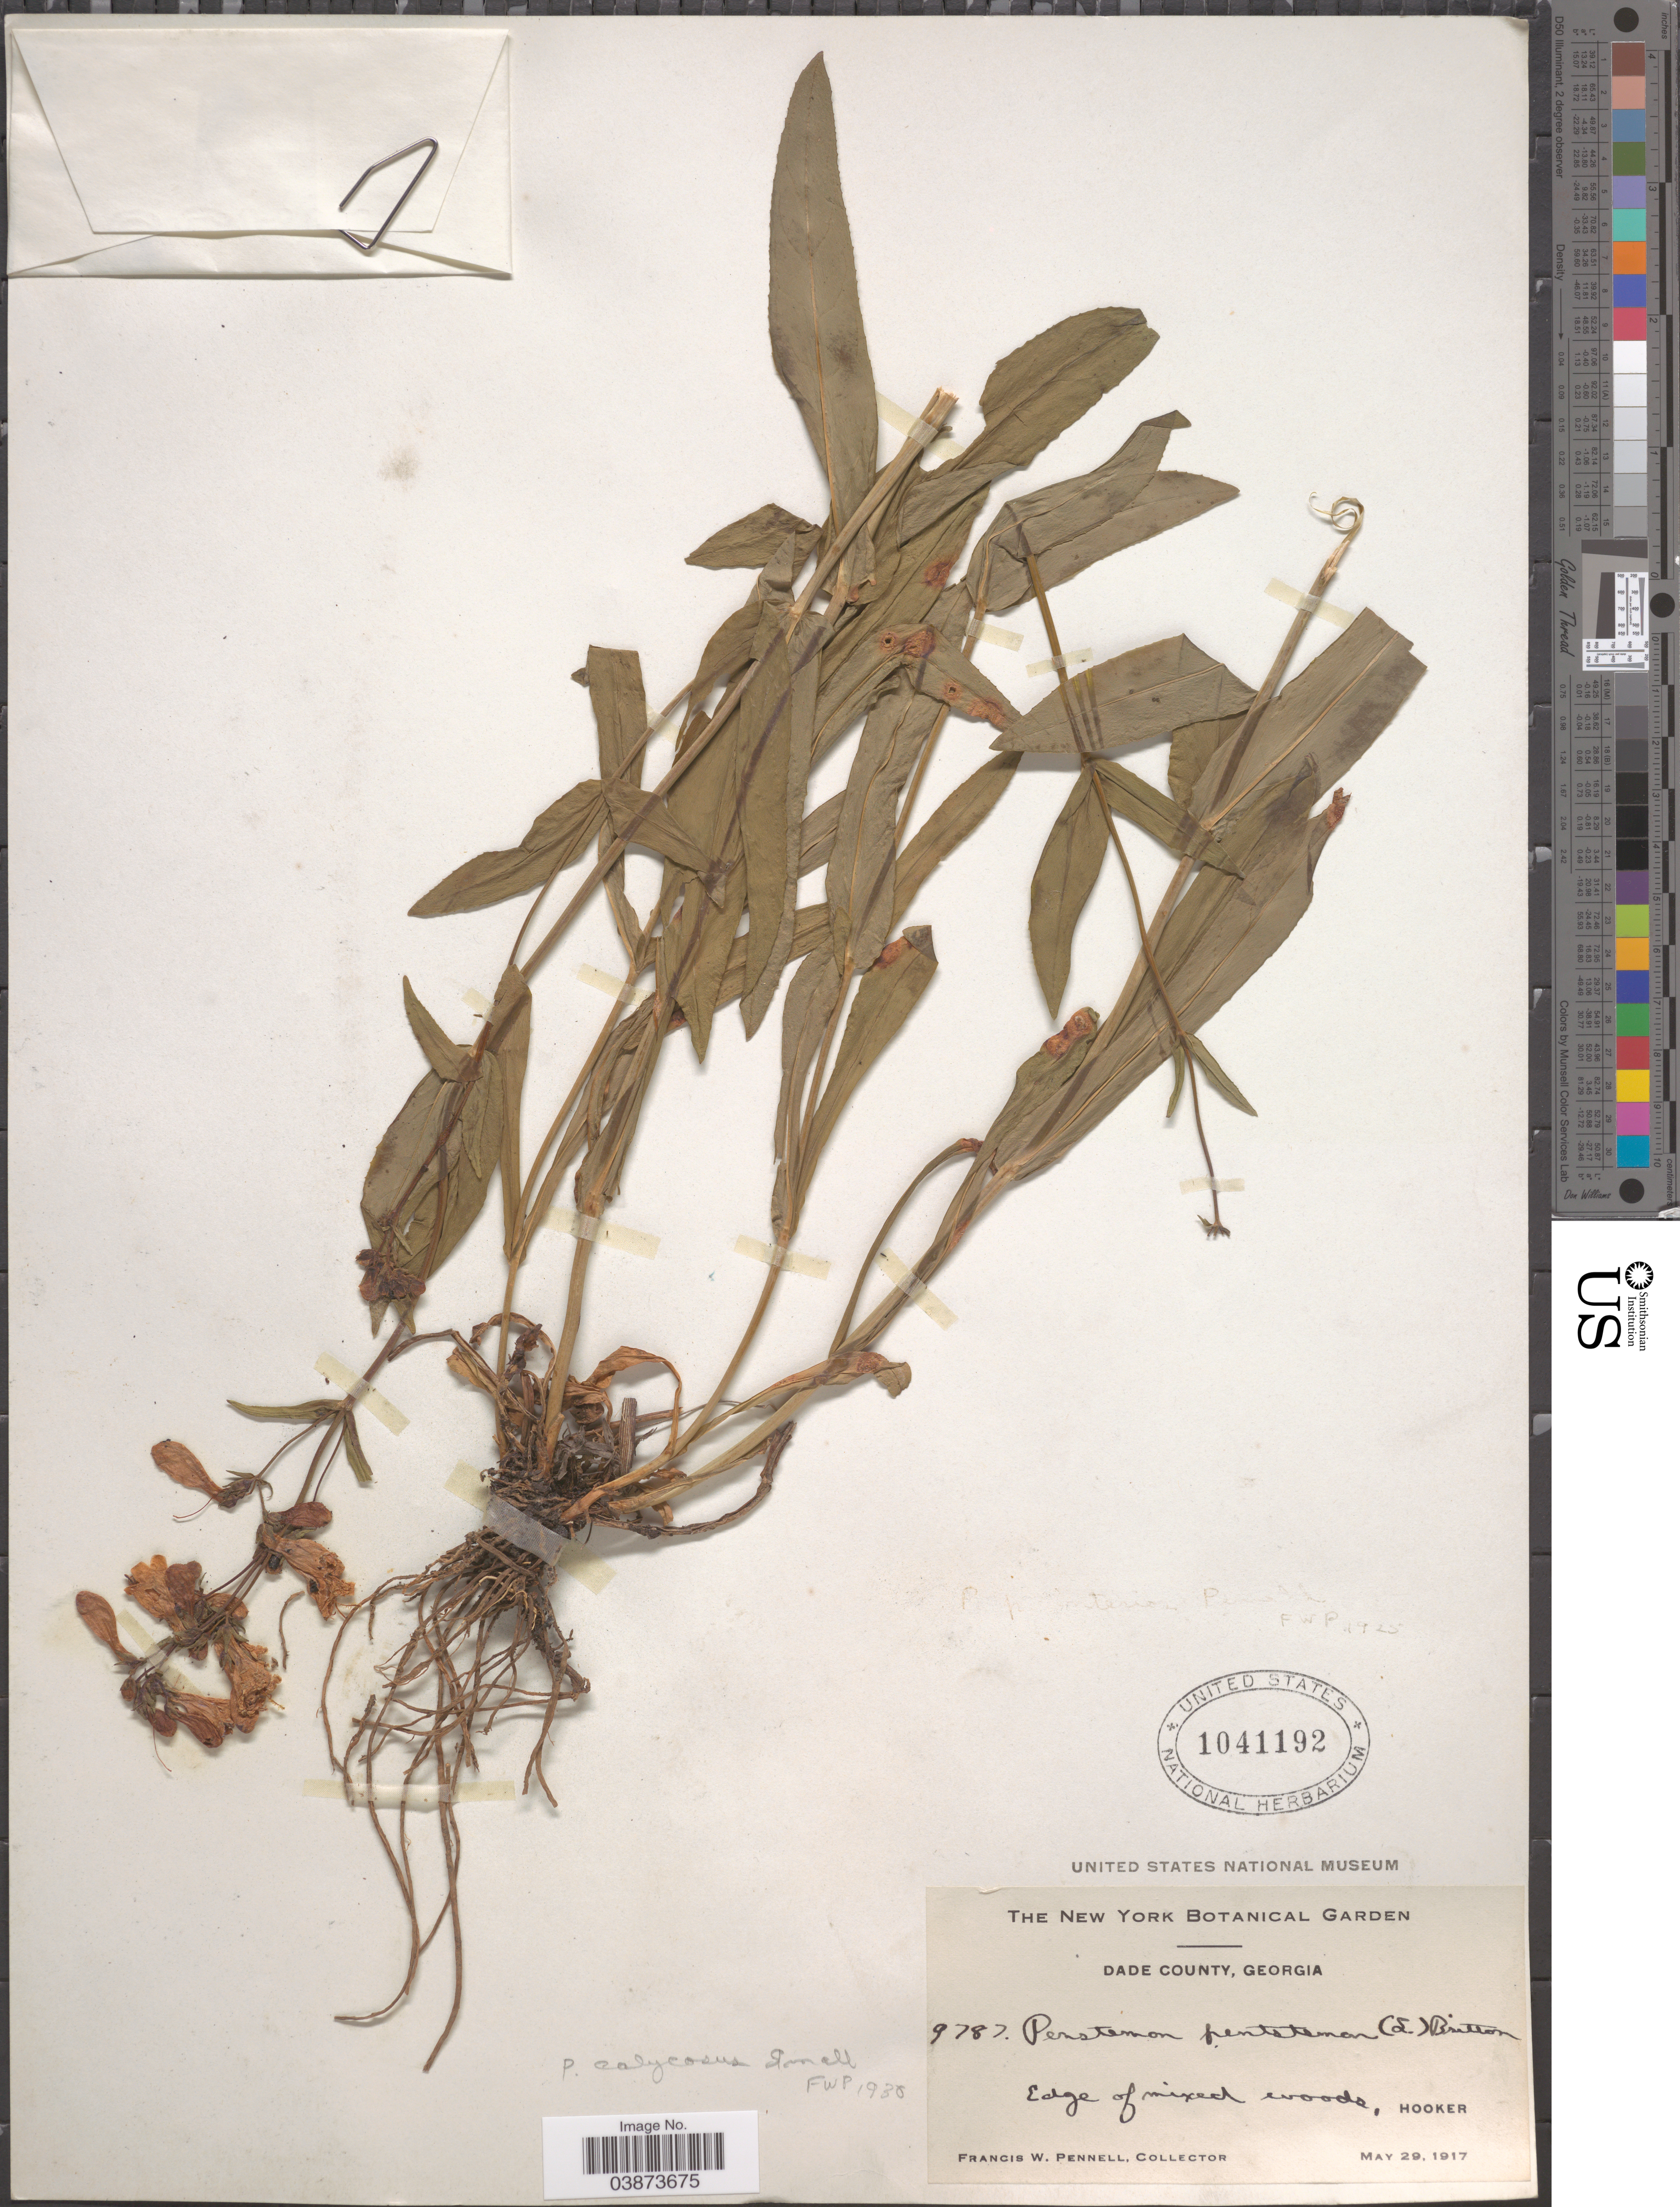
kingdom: Plantae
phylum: Tracheophyta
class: Magnoliopsida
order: Lamiales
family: Plantaginaceae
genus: Penstemon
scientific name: Penstemon calycosus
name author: Small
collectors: F. W. Pennell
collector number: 9787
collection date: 1917-05-29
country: United States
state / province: Georgia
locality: Dade County. Edge of mixed woods, Hooker.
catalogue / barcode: US 1041192